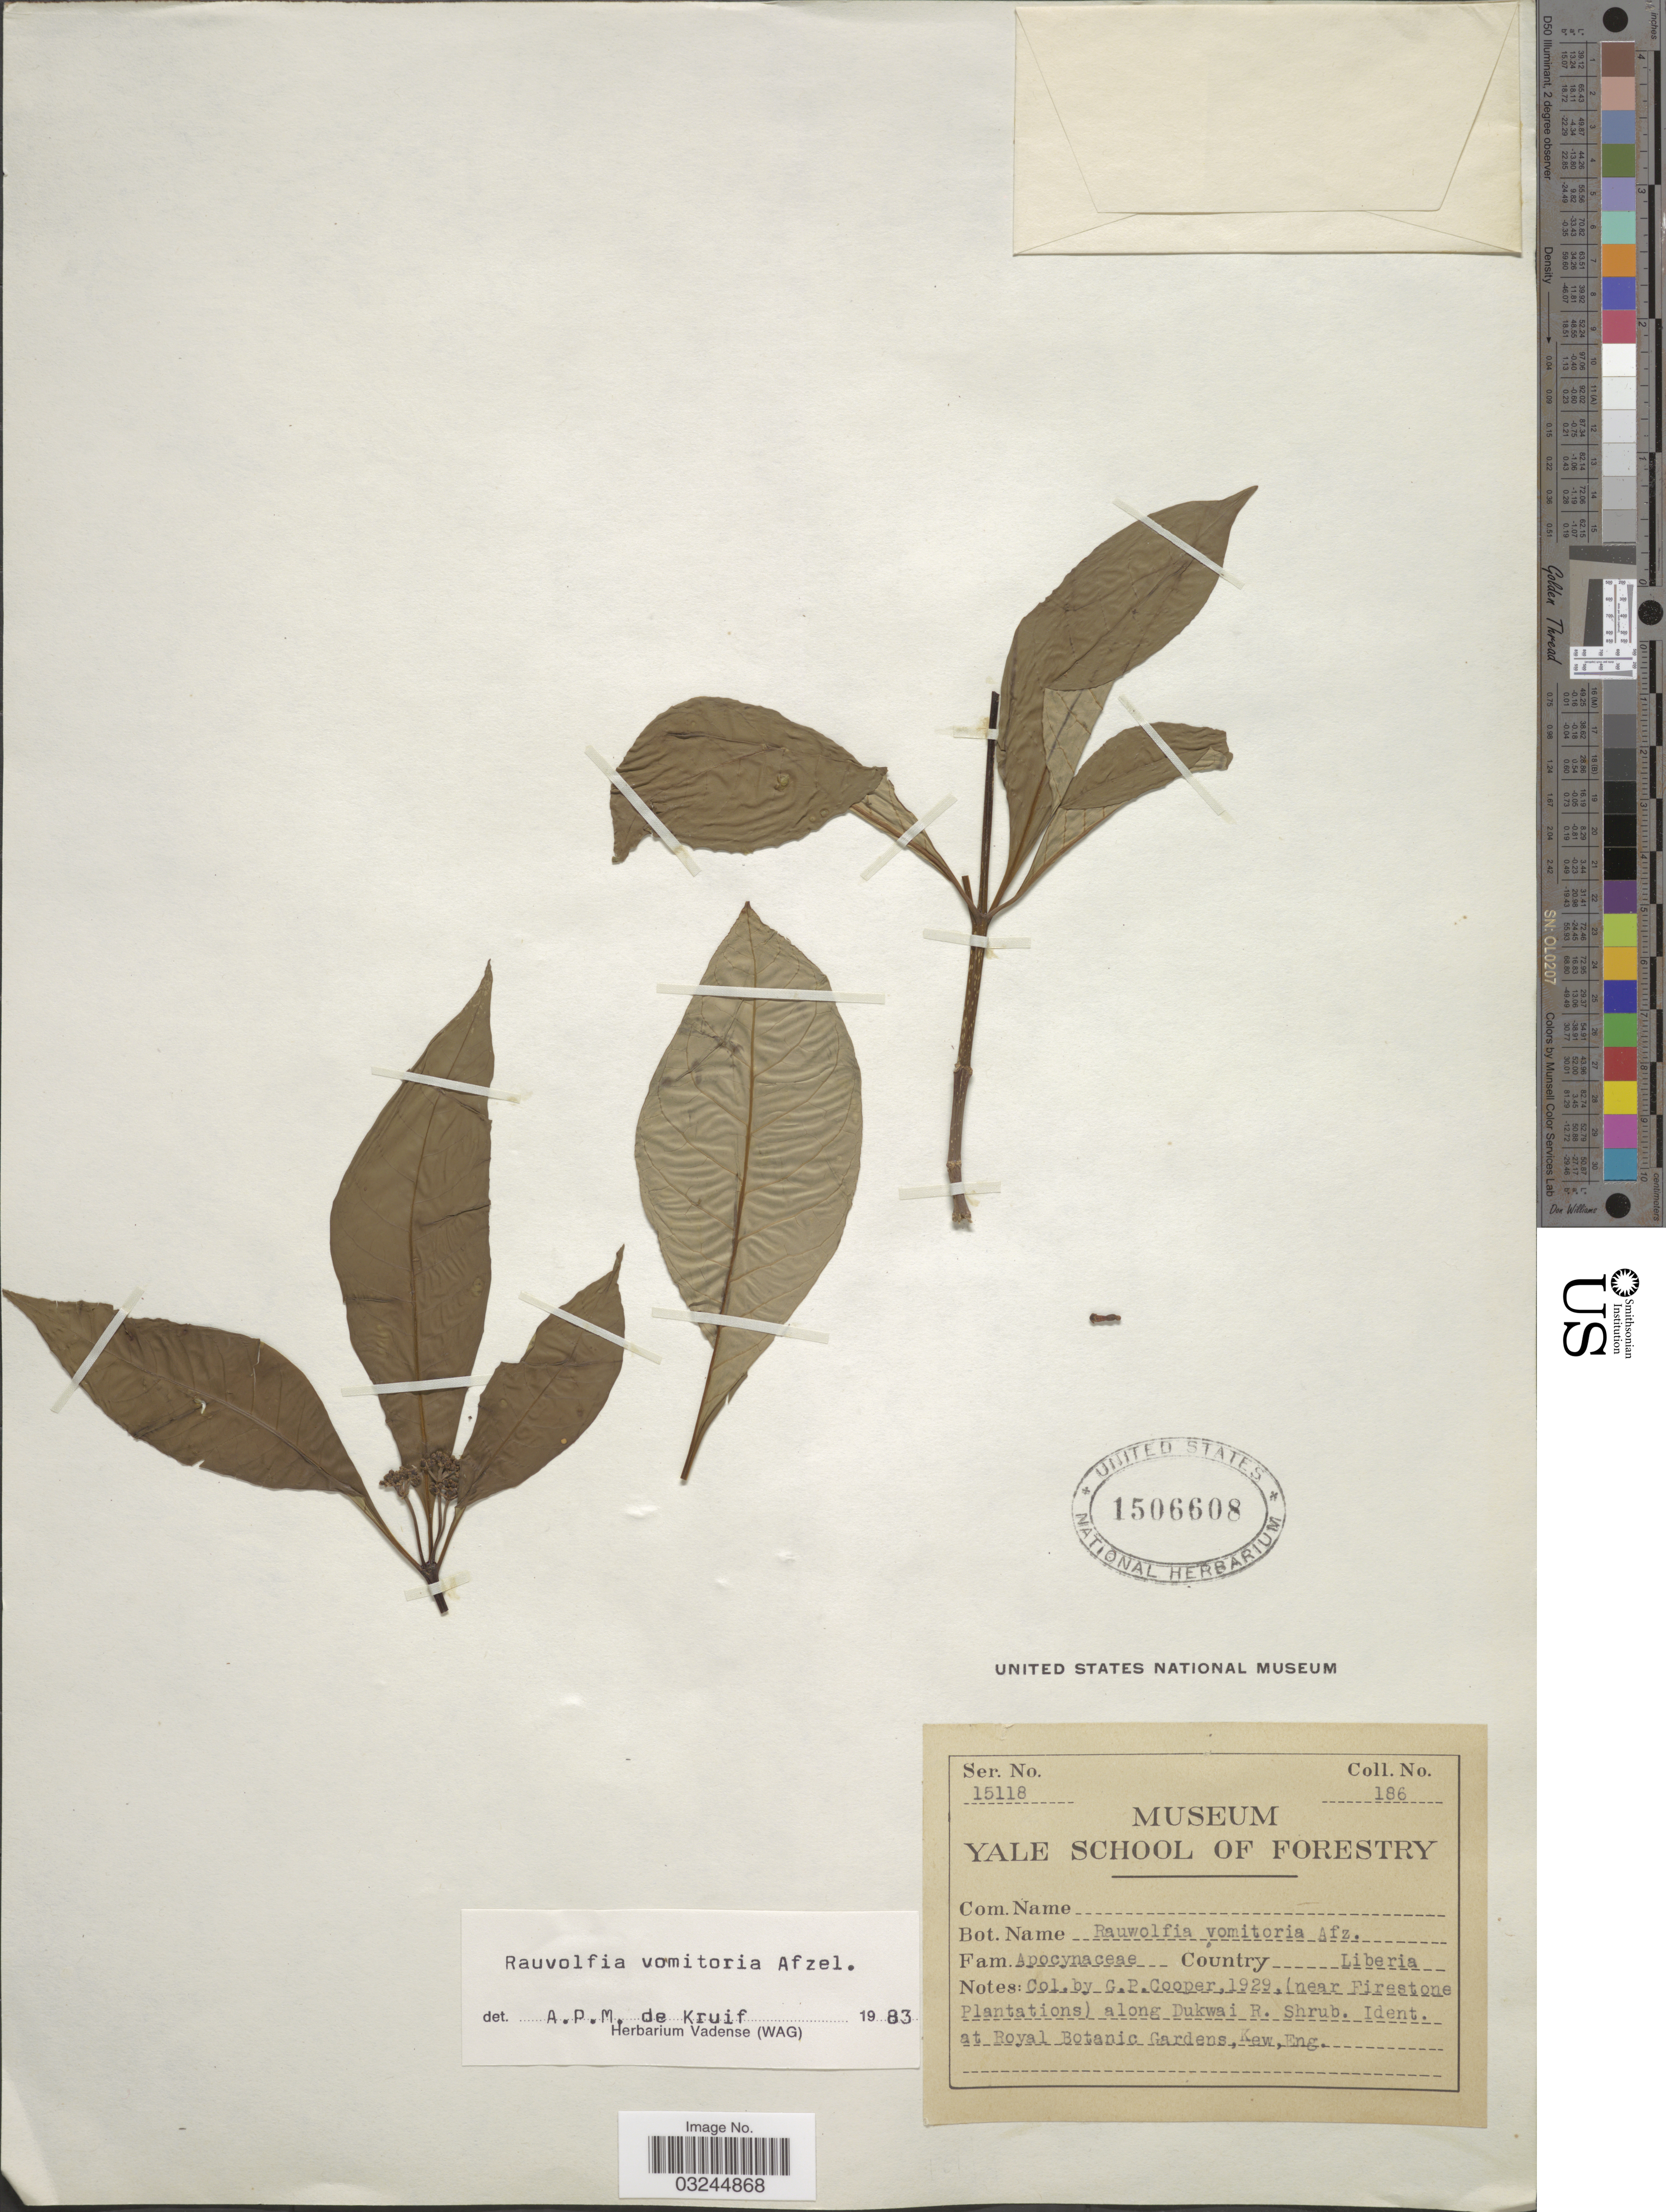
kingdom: Plantae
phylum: Tracheophyta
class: Magnoliopsida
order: Gentianales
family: Apocynaceae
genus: Rauvolfia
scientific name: Rauvolfia vomitoria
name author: Afzel.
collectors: G. Cooper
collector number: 186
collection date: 1929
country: Liberia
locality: (near Firestone Plantations) along Dukwai R.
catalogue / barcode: US 1506608